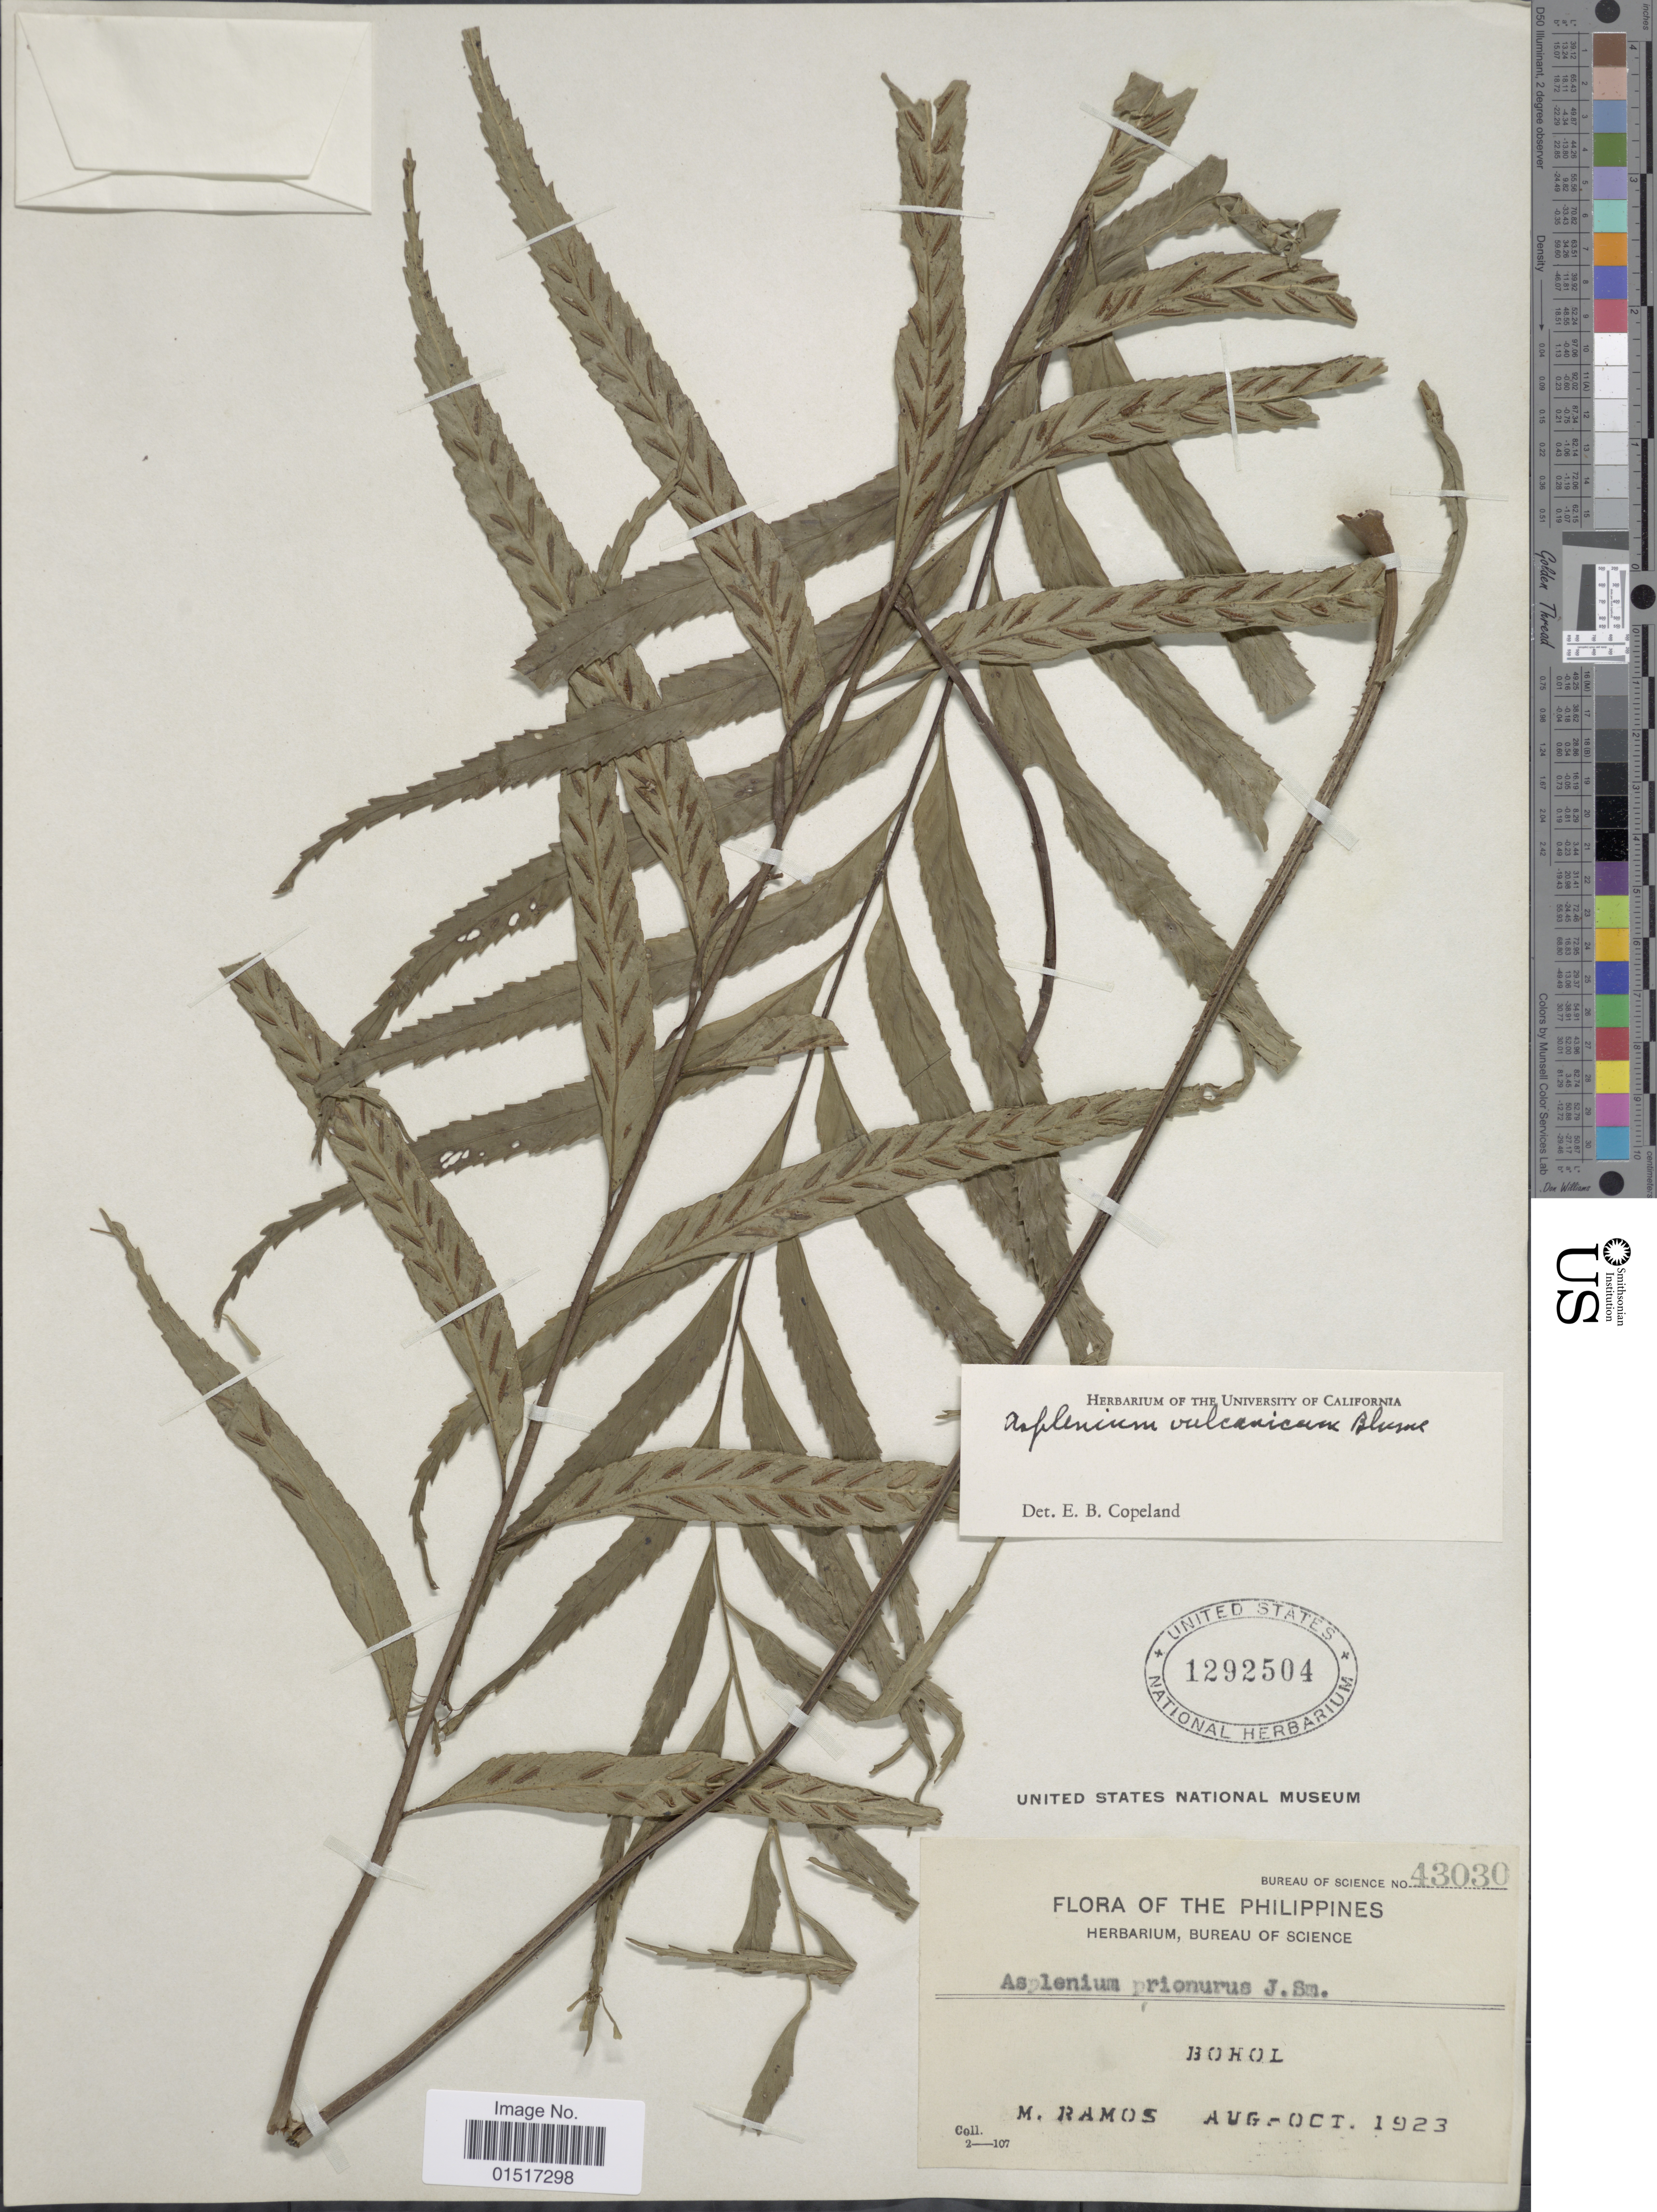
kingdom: Plantae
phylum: Tracheophyta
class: Polypodiopsida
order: Polypodiales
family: Aspleniaceae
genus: Asplenium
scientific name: Asplenium vulcanicum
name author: Blume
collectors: M. Ramos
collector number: Bureau of Science 43030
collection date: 1923-08/1923-10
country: Philippines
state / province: Central Visayas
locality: Bohol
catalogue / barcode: US 1292504